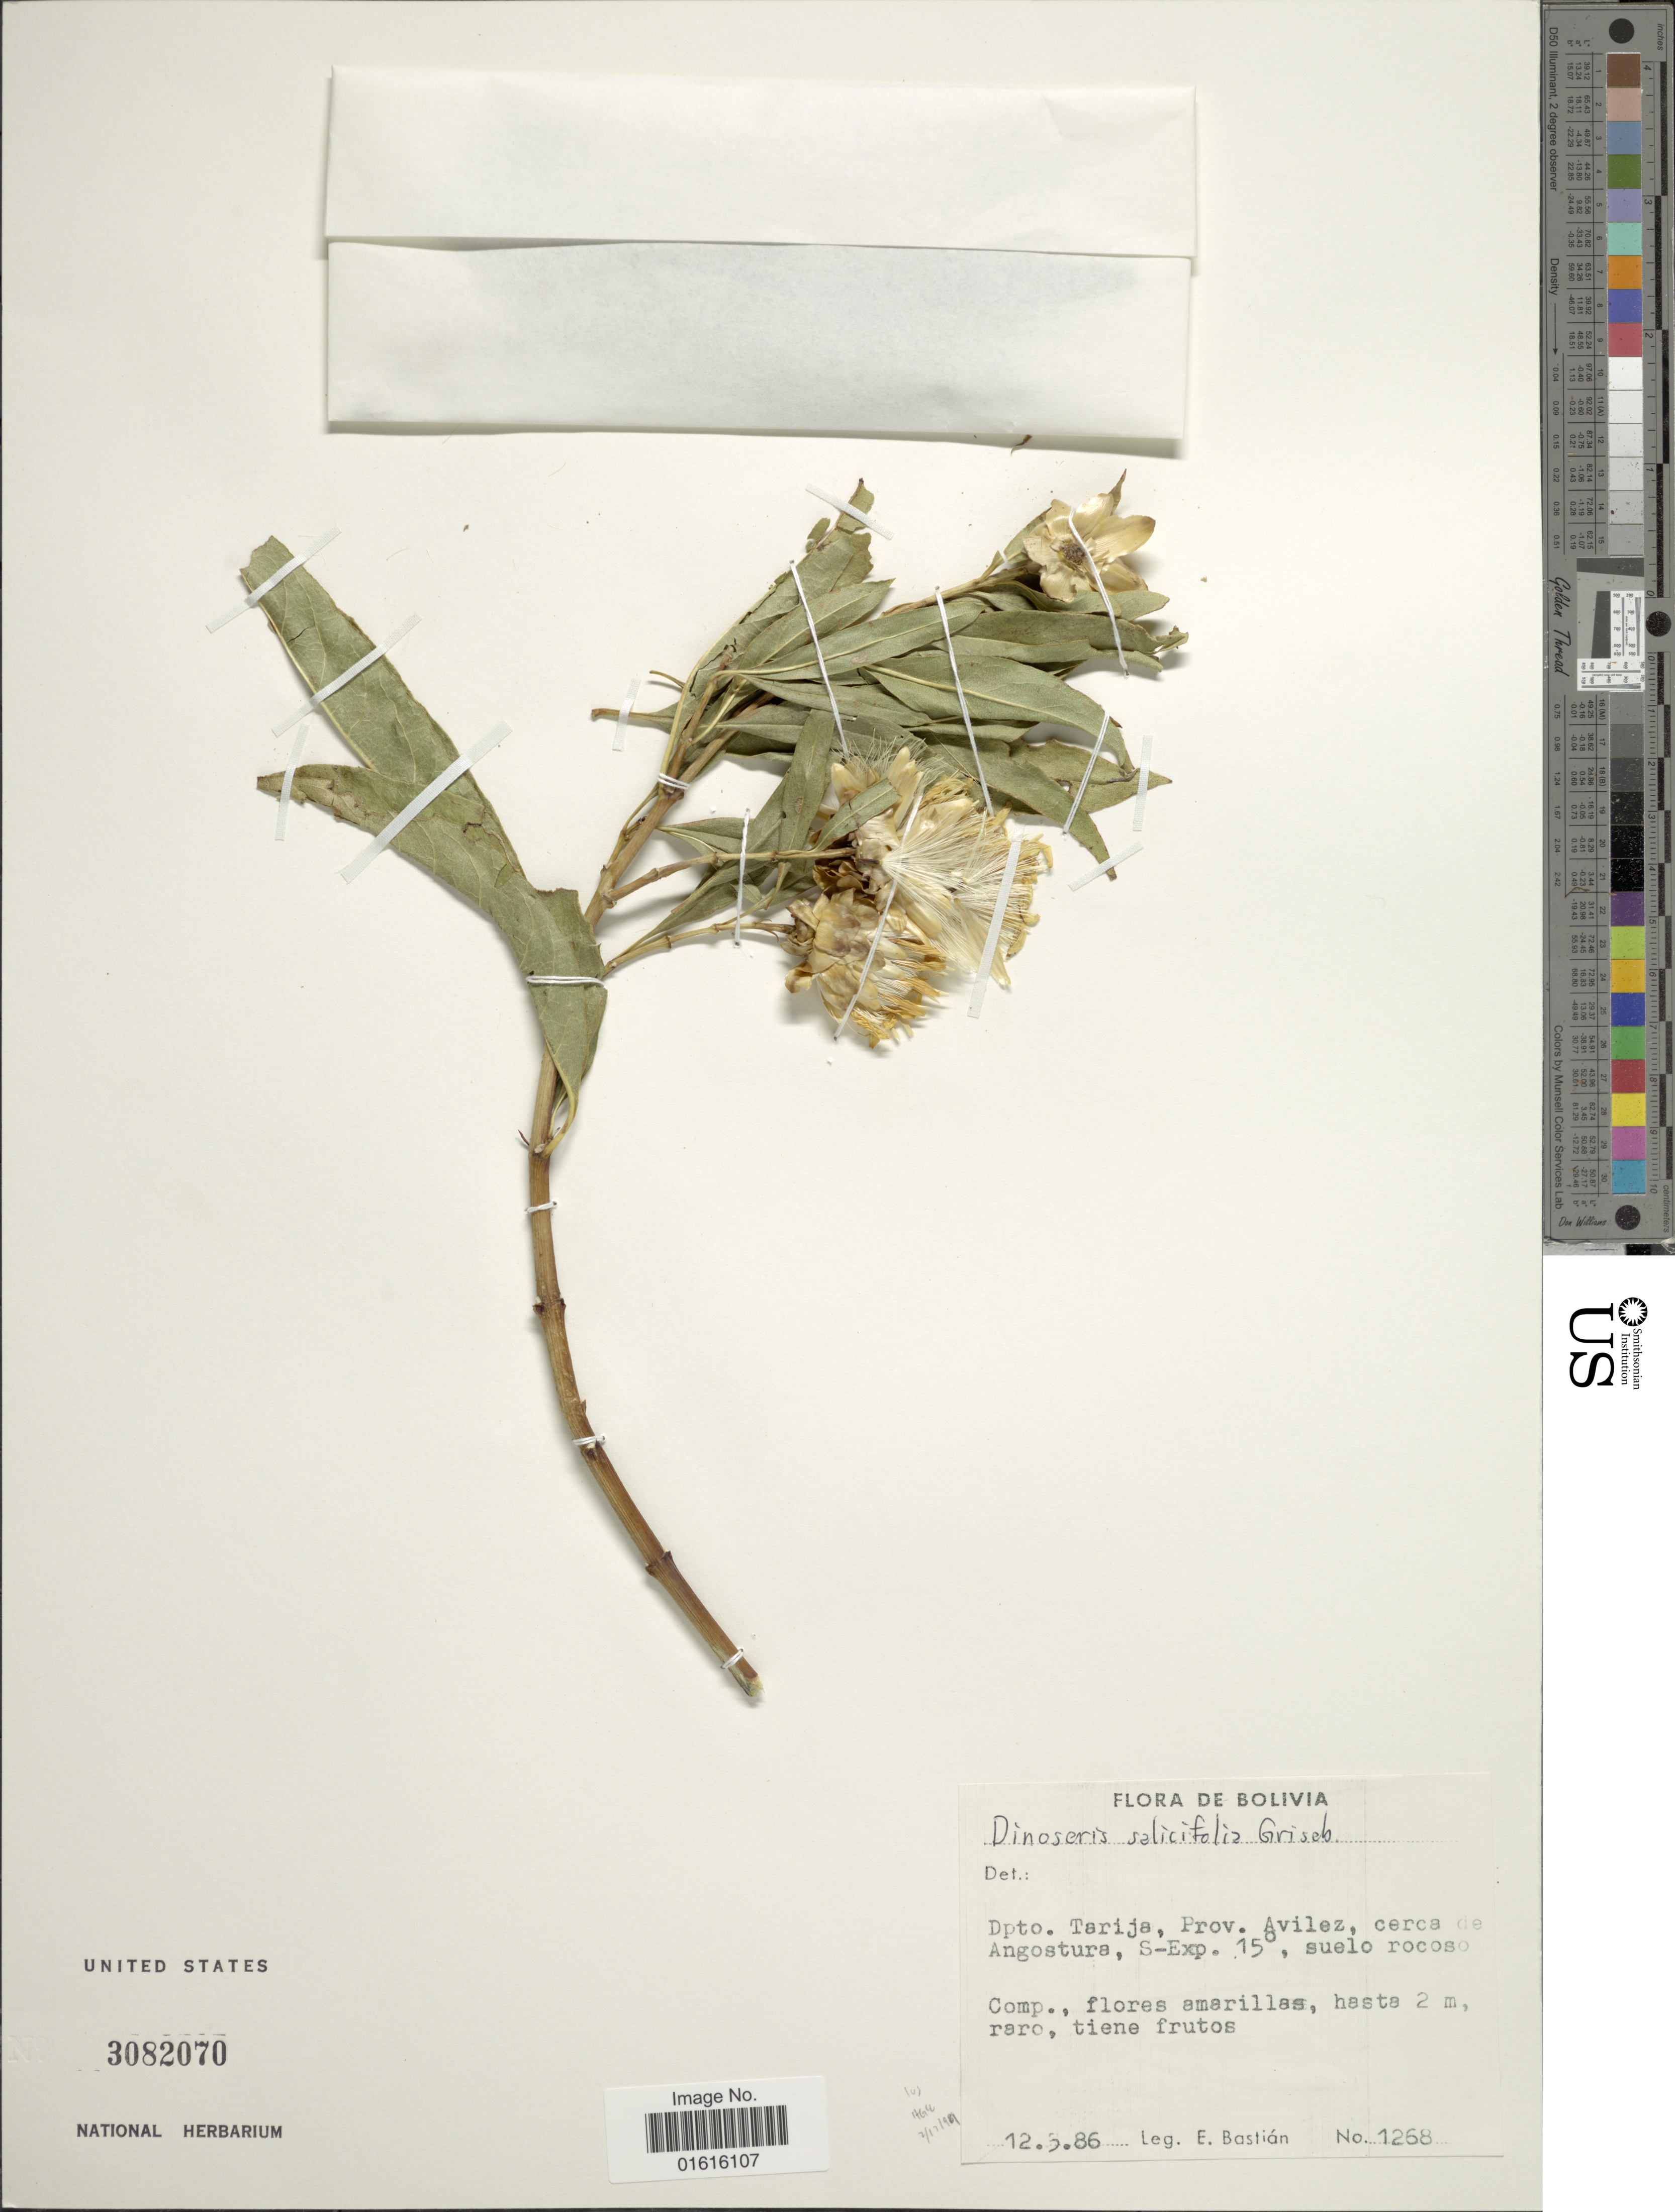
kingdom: Plantae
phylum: Tracheophyta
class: Magnoliopsida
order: Asterales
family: Asteraceae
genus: Dinoseris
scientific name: Dinoseris salicifolia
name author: Griseb.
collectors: E. Bastian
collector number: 1268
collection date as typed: Transcribed d/m/y: 12/3/86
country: Bolivia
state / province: Tarija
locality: Prov. Avilez, cerca de Angostura, S-Exp. 15, suelo rocoso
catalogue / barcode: US 3082070